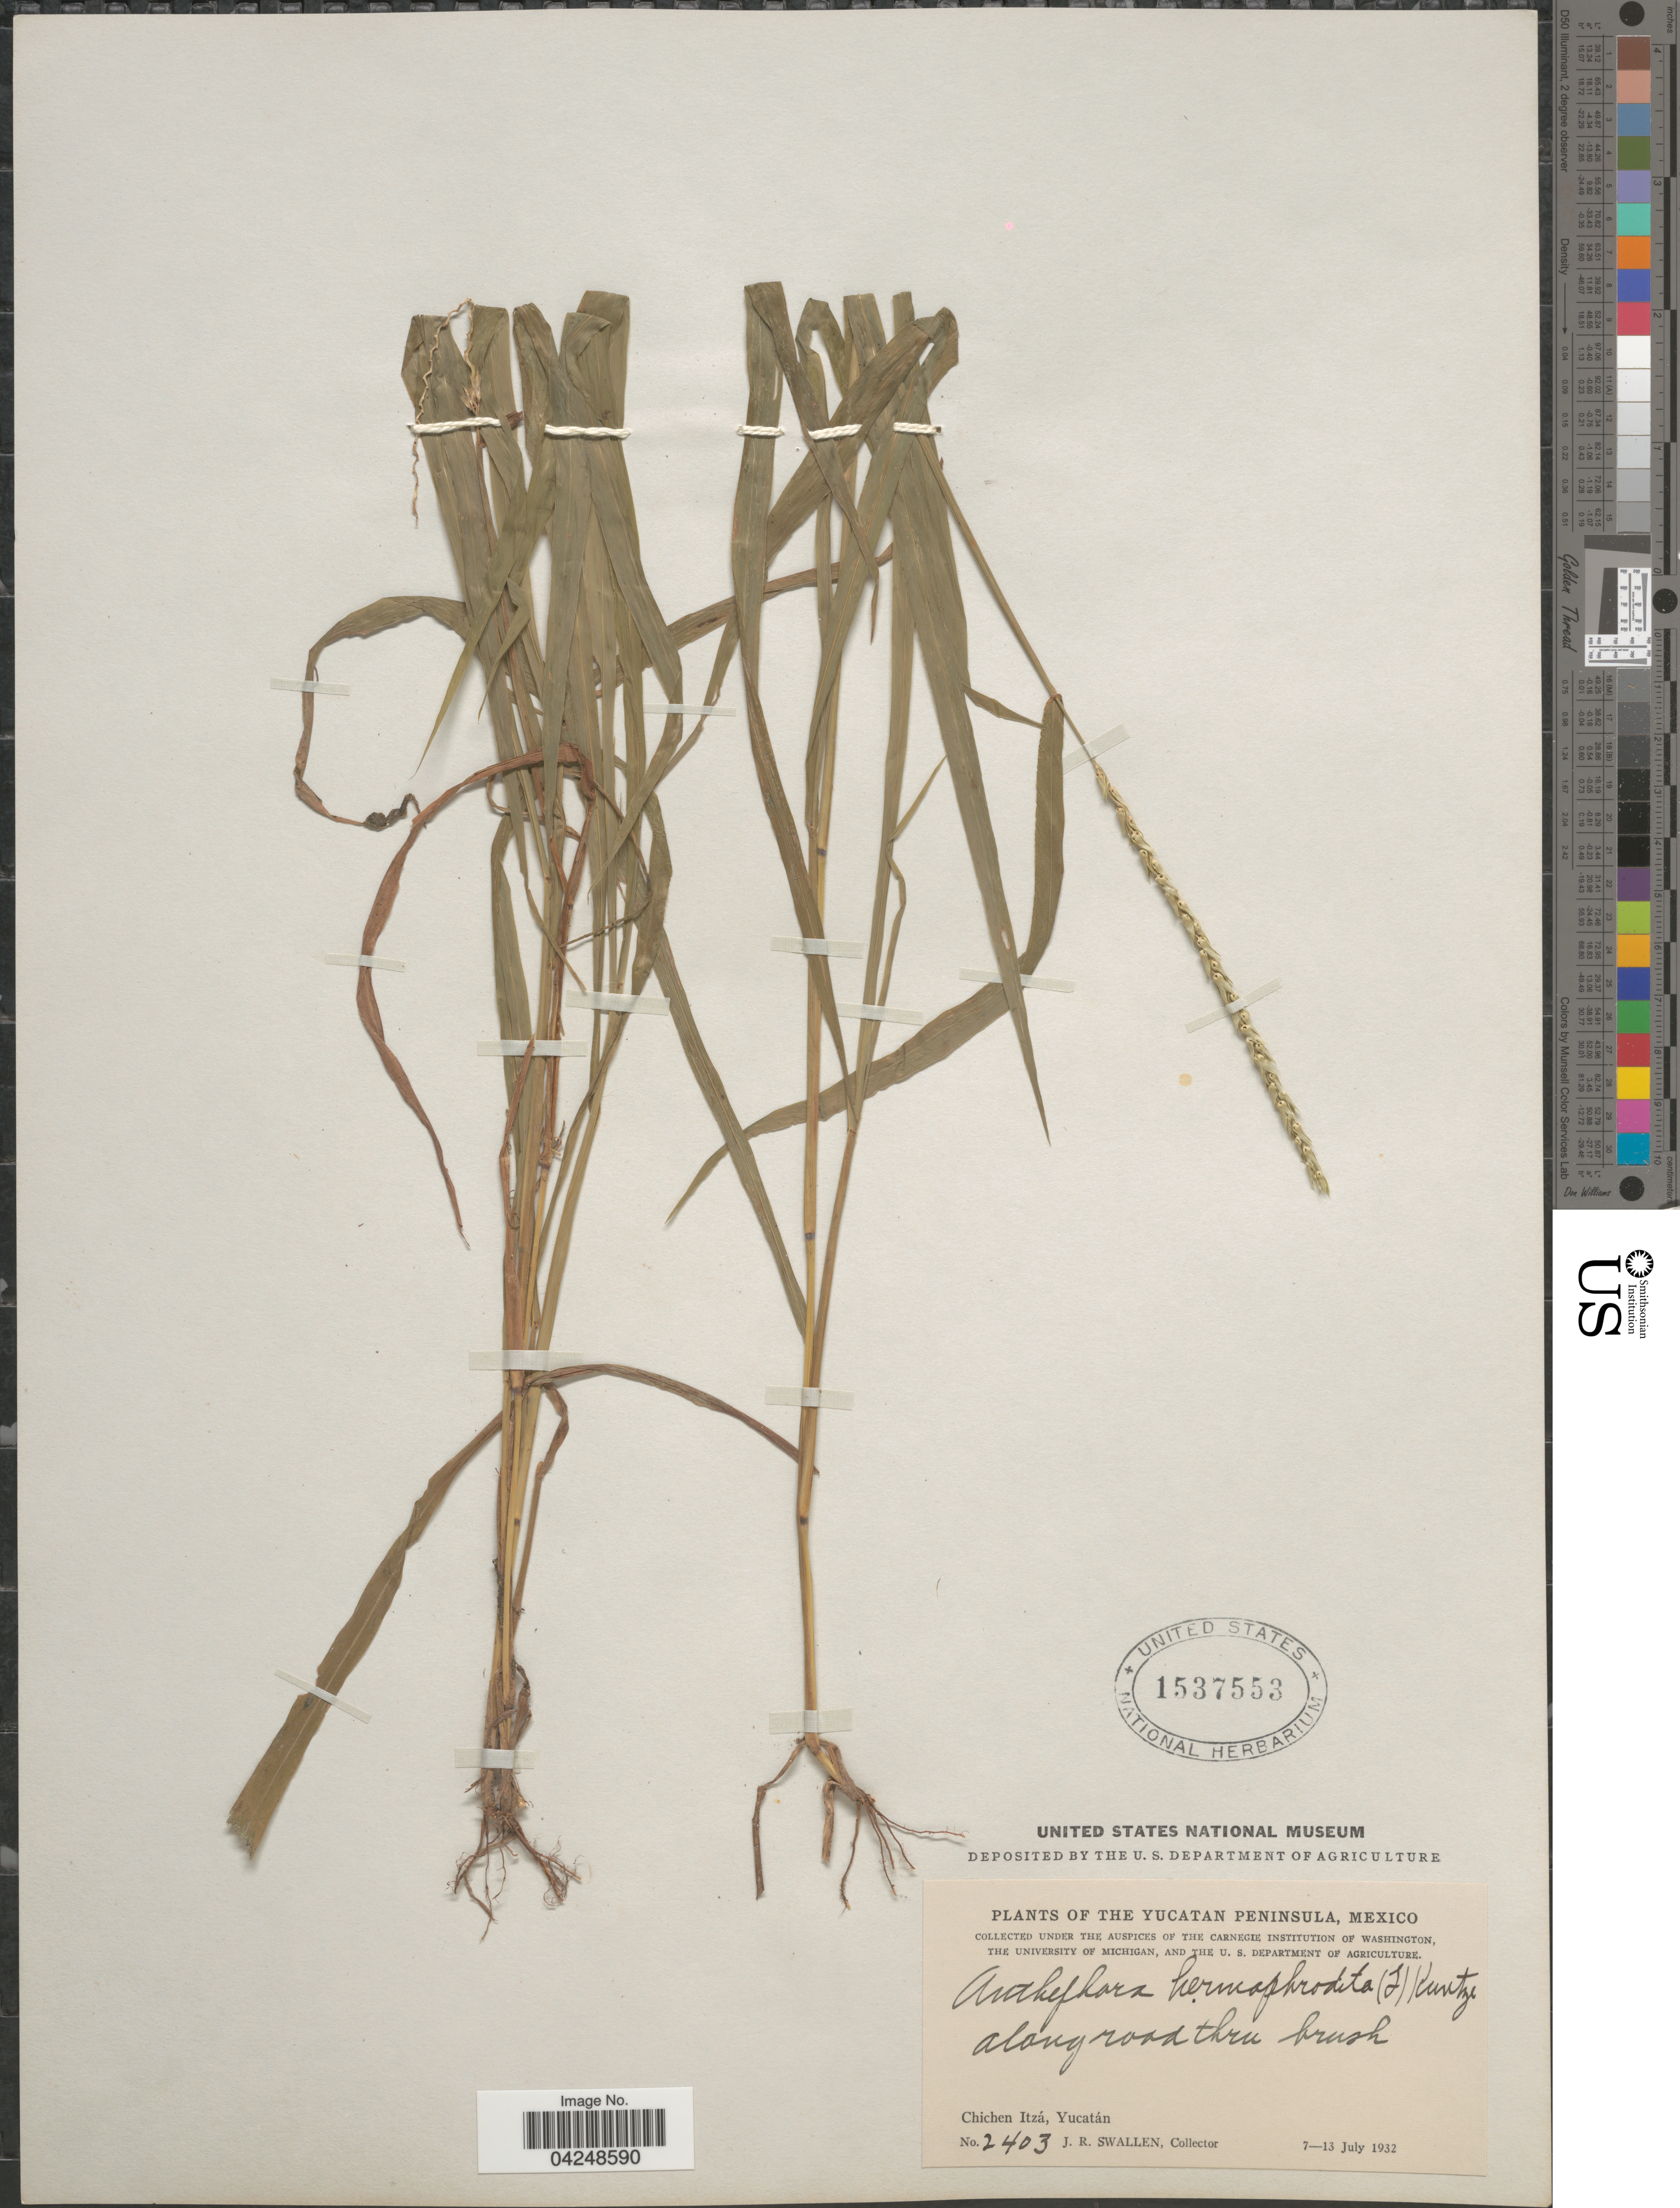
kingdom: Plantae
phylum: Tracheophyta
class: Liliopsida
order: Poales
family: Poaceae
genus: Anthephora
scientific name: Anthephora hermaphrodita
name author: (L.) Kuntze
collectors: J. R. Swallen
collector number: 2403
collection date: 1932-07-07/1932-07-13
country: Mexico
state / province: Yucatán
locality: The Yucatan Peninsula. Along road thru brush. Chichen Itzá.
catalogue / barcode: US 1537553